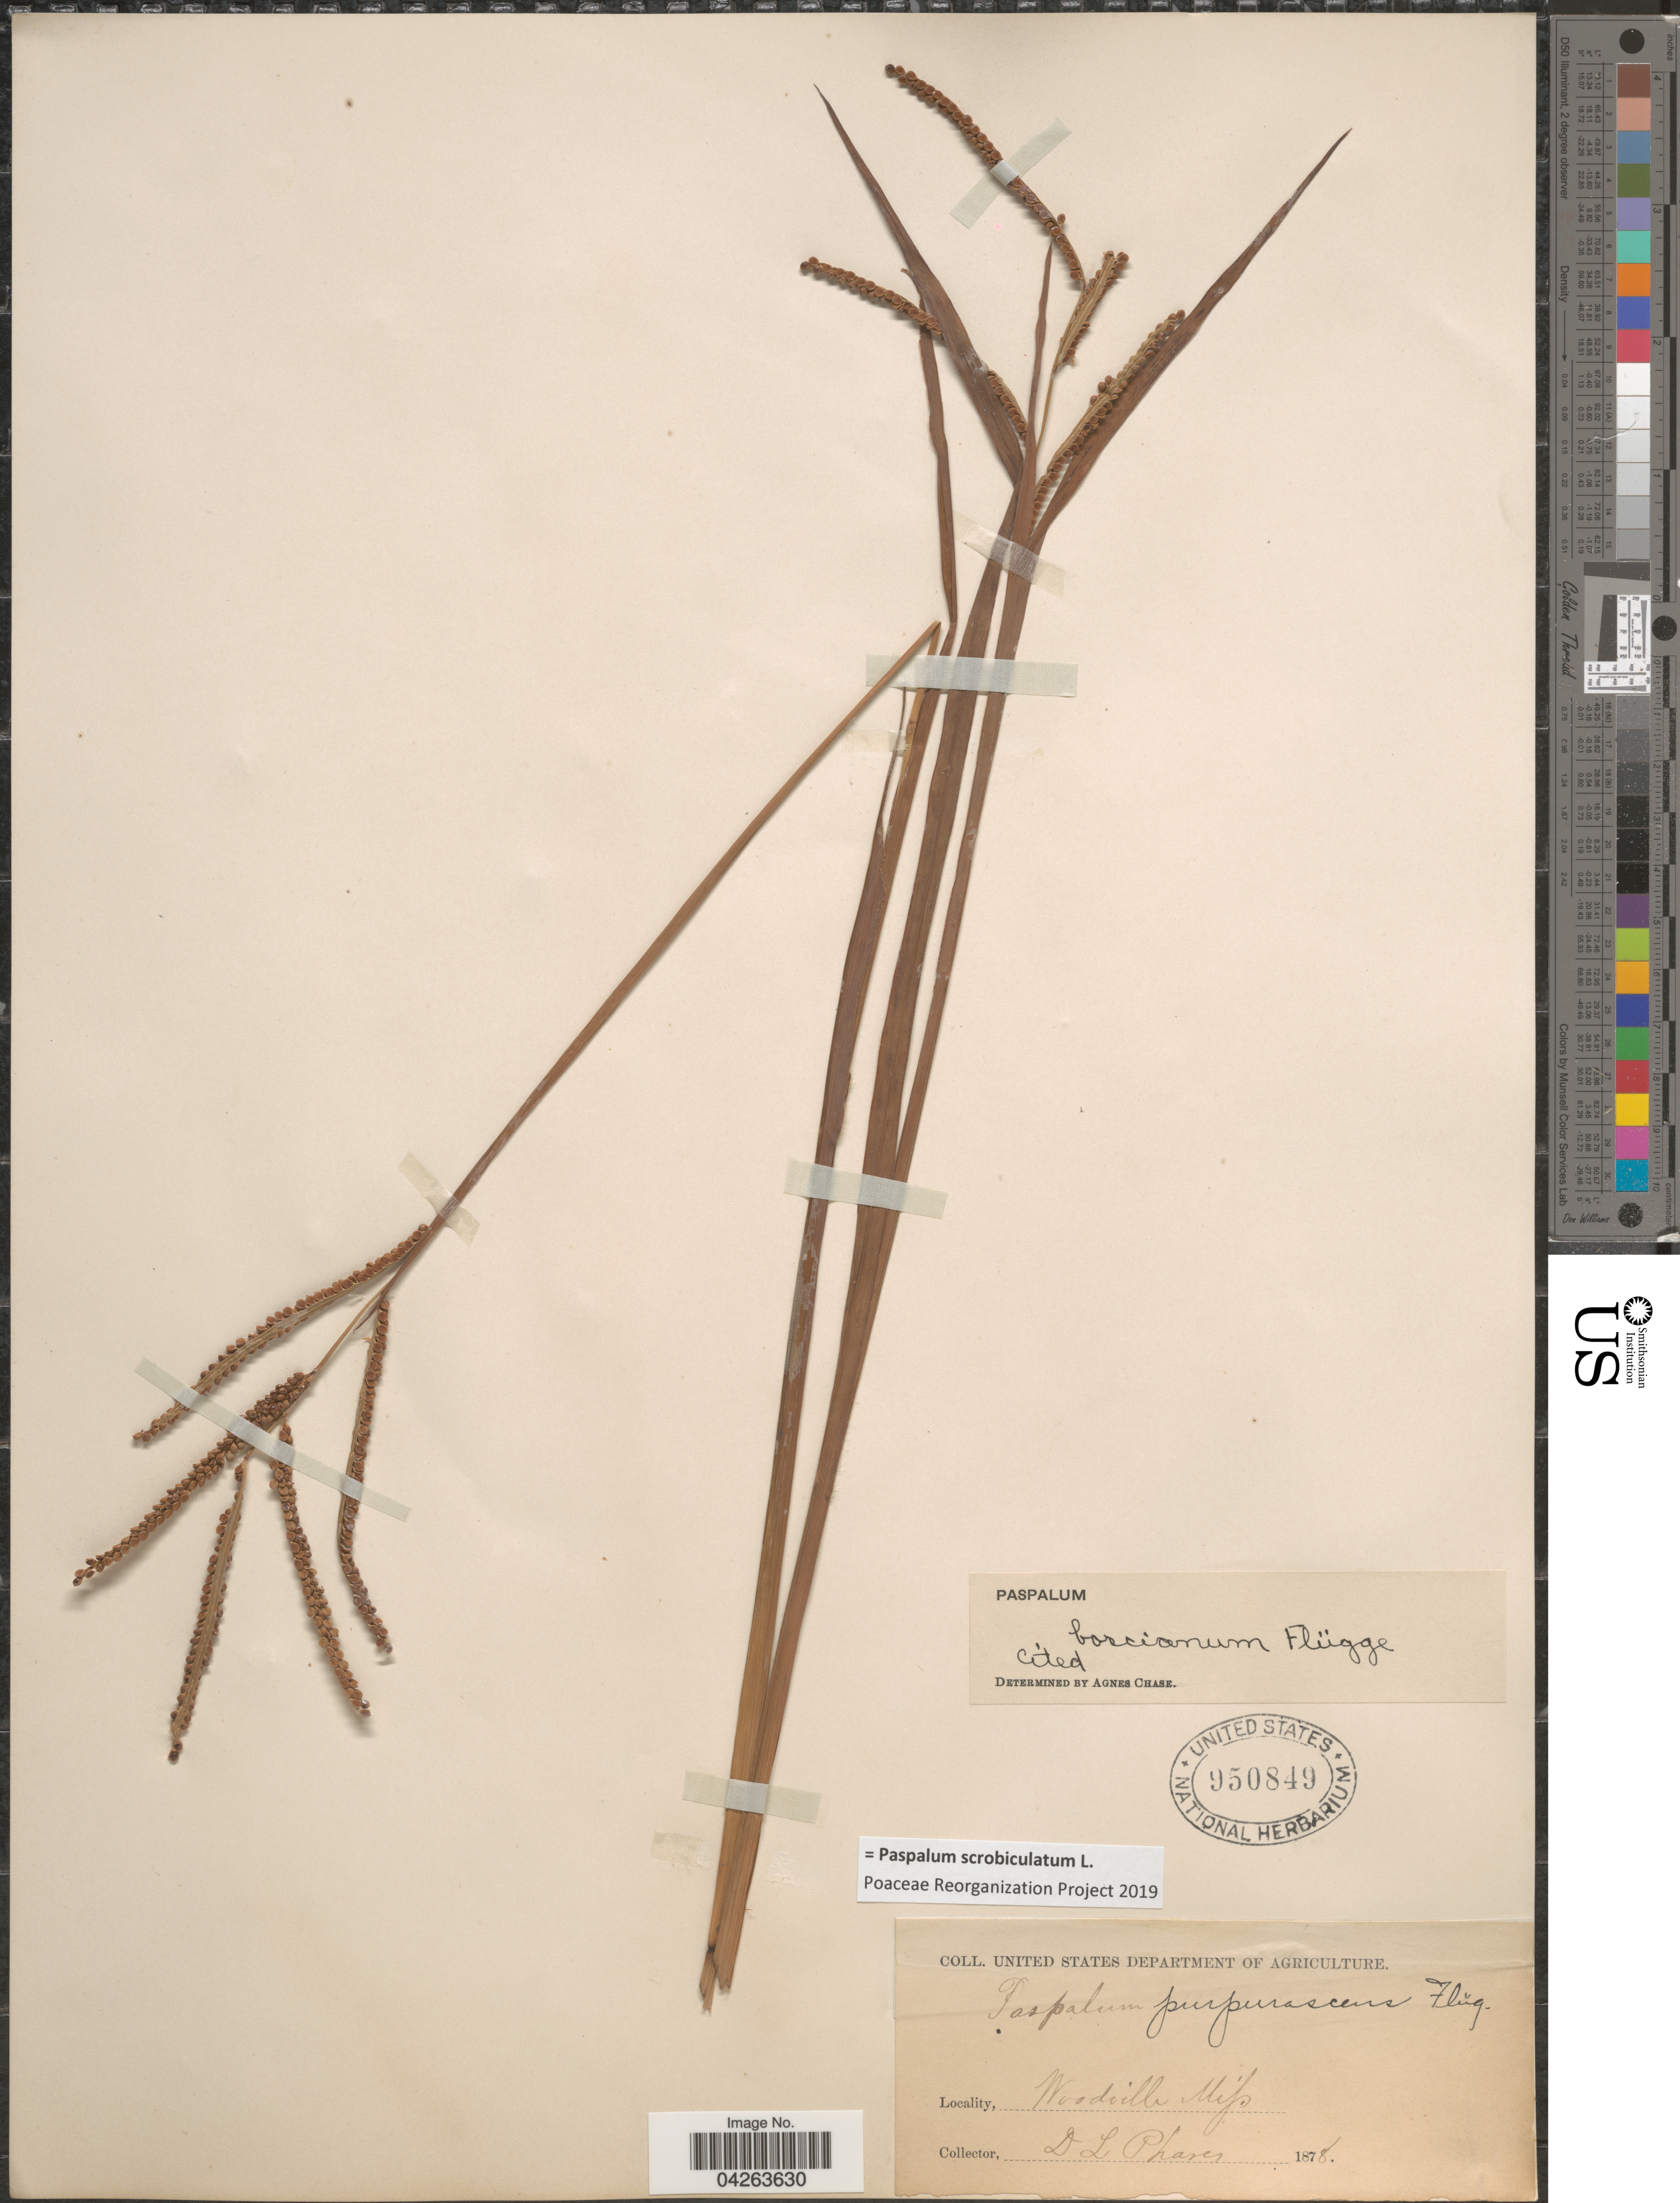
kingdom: Plantae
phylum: Tracheophyta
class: Liliopsida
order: Poales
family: Poaceae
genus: Paspalum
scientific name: Paspalum scrobiculatum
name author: L.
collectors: D. Phares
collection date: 1878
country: United States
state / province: Mississippi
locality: Woodville.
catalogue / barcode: US 950849